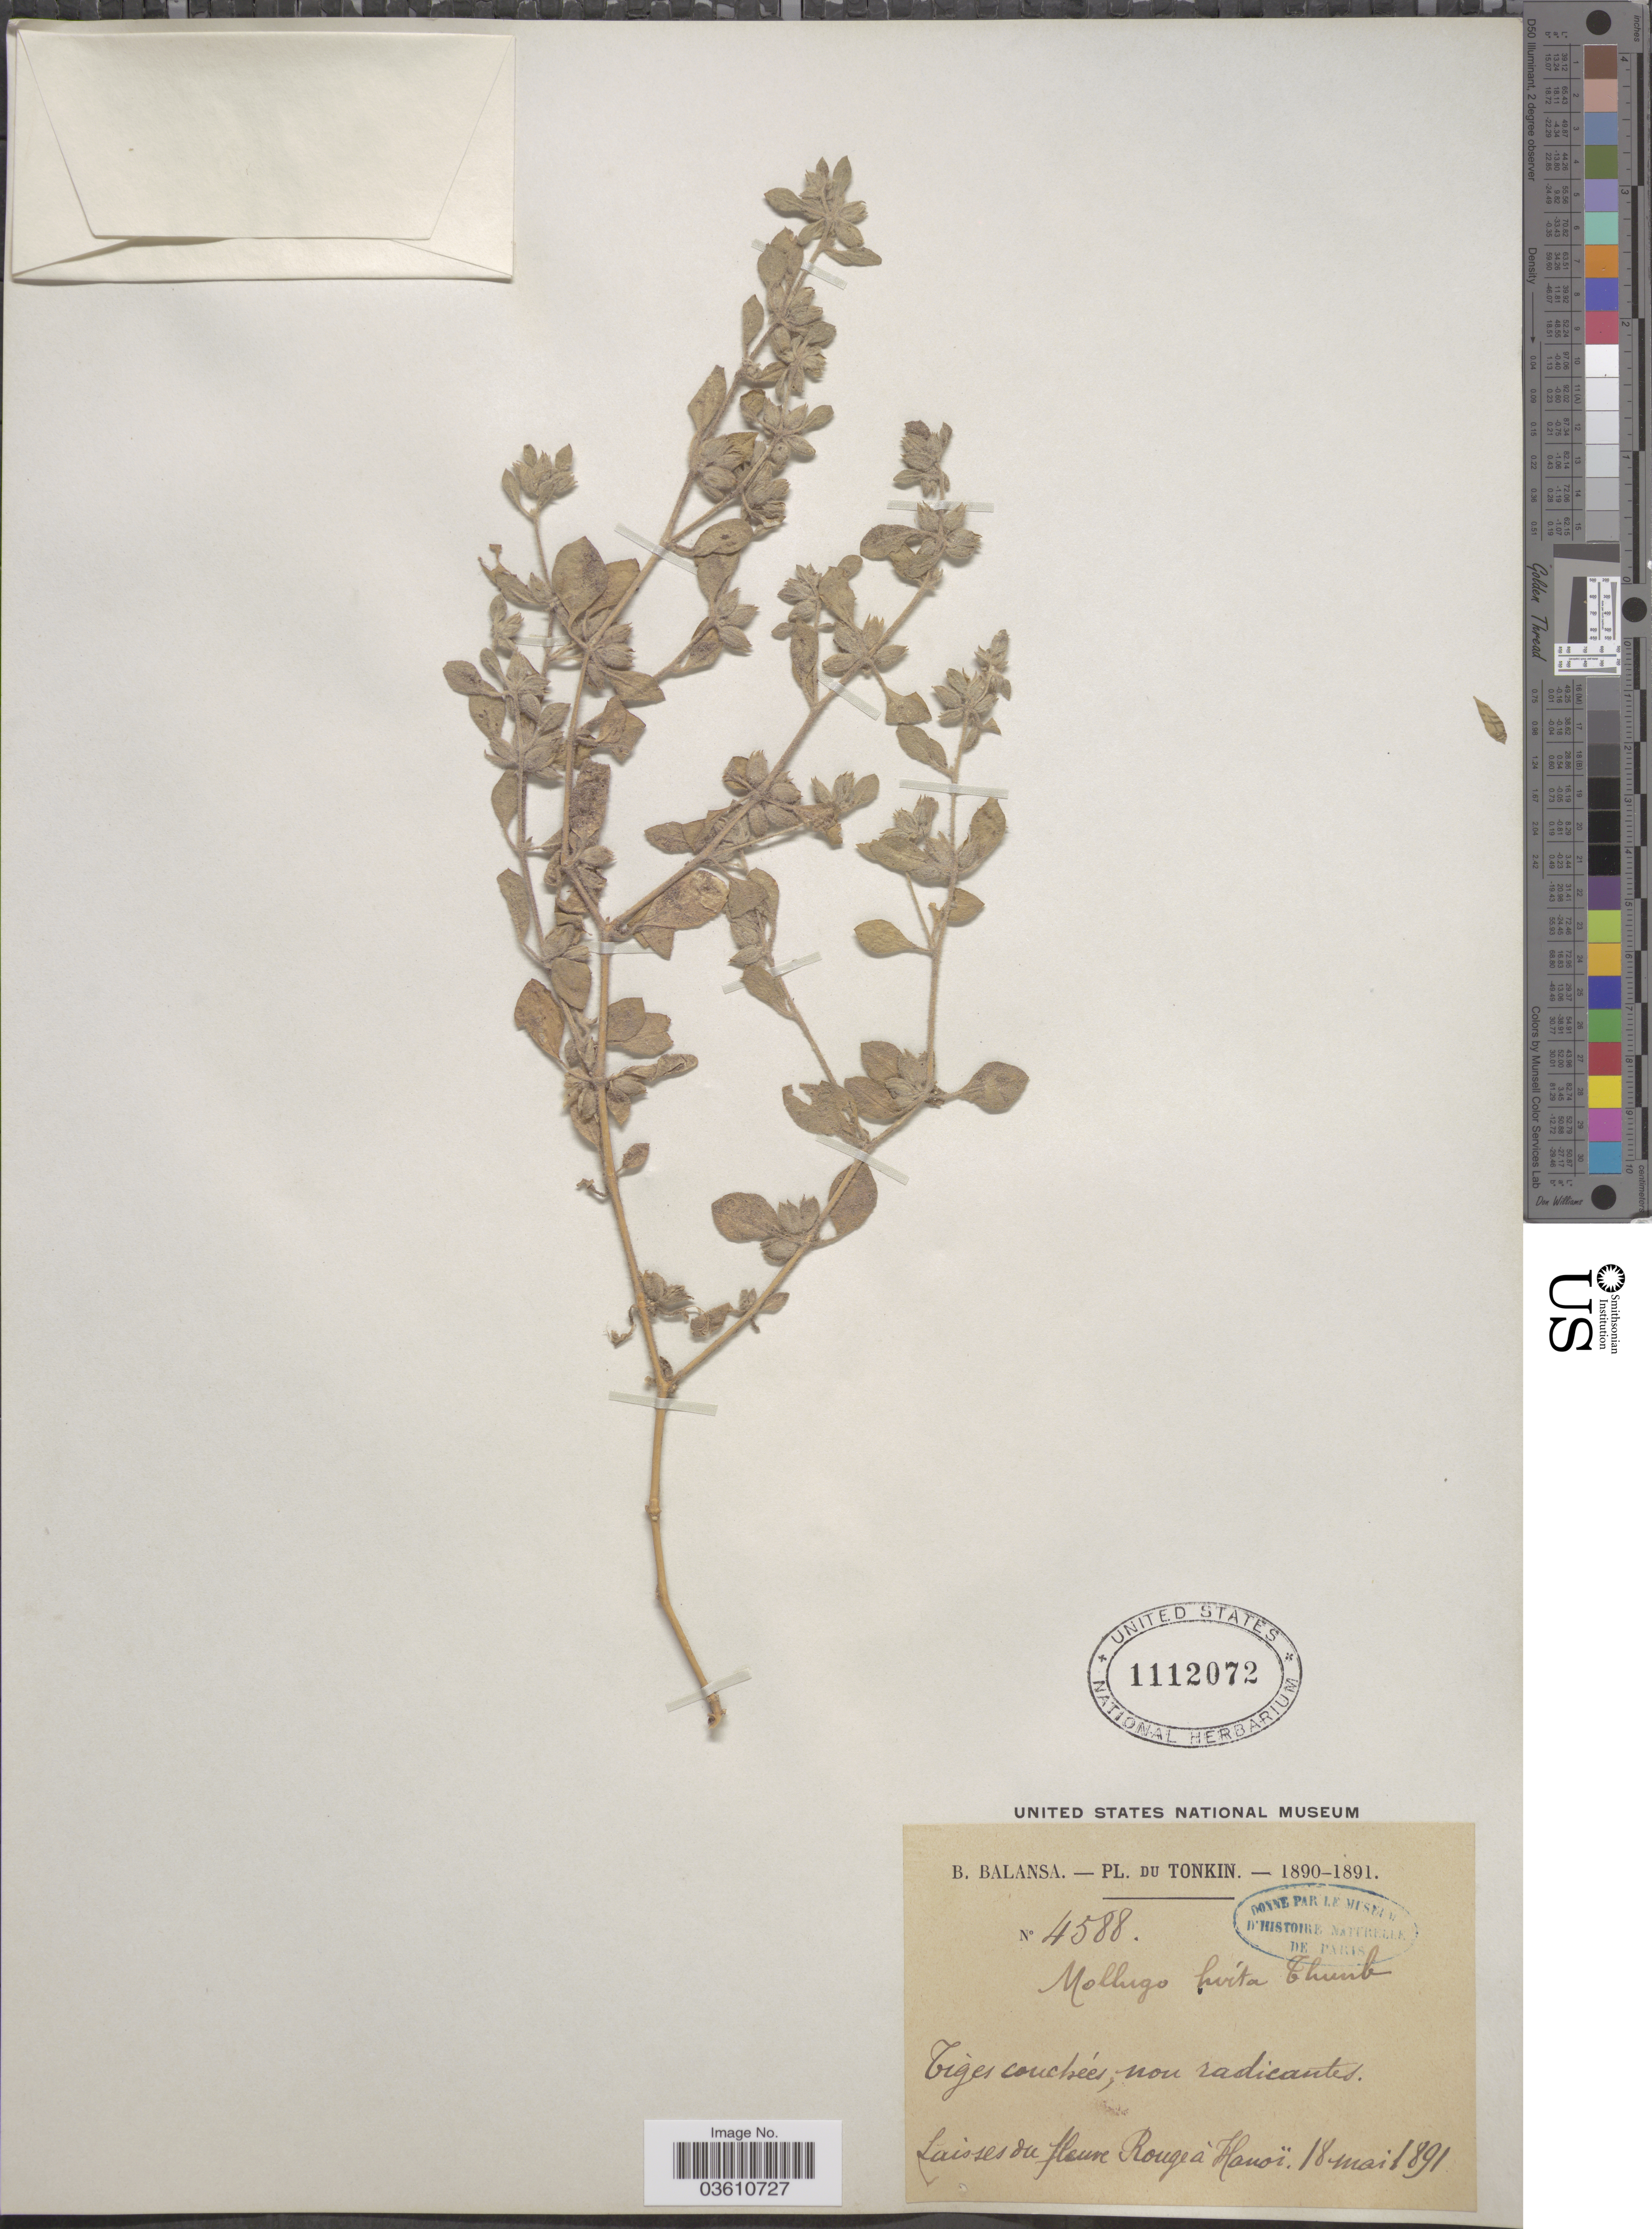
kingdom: Plantae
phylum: Tracheophyta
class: Magnoliopsida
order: Caryophyllales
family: Molluginaceae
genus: Glinus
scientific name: Glinus lotoides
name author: L.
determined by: Strong, Mark T., (BOT), Smithsonian Institution - National Museum of Natural History (UNITED STATES)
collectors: B. Balansa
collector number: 4588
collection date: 1891-05-18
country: Vietnam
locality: Tonkin. Laisses fleuve Rouge á Hanoï.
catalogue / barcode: US 1112072